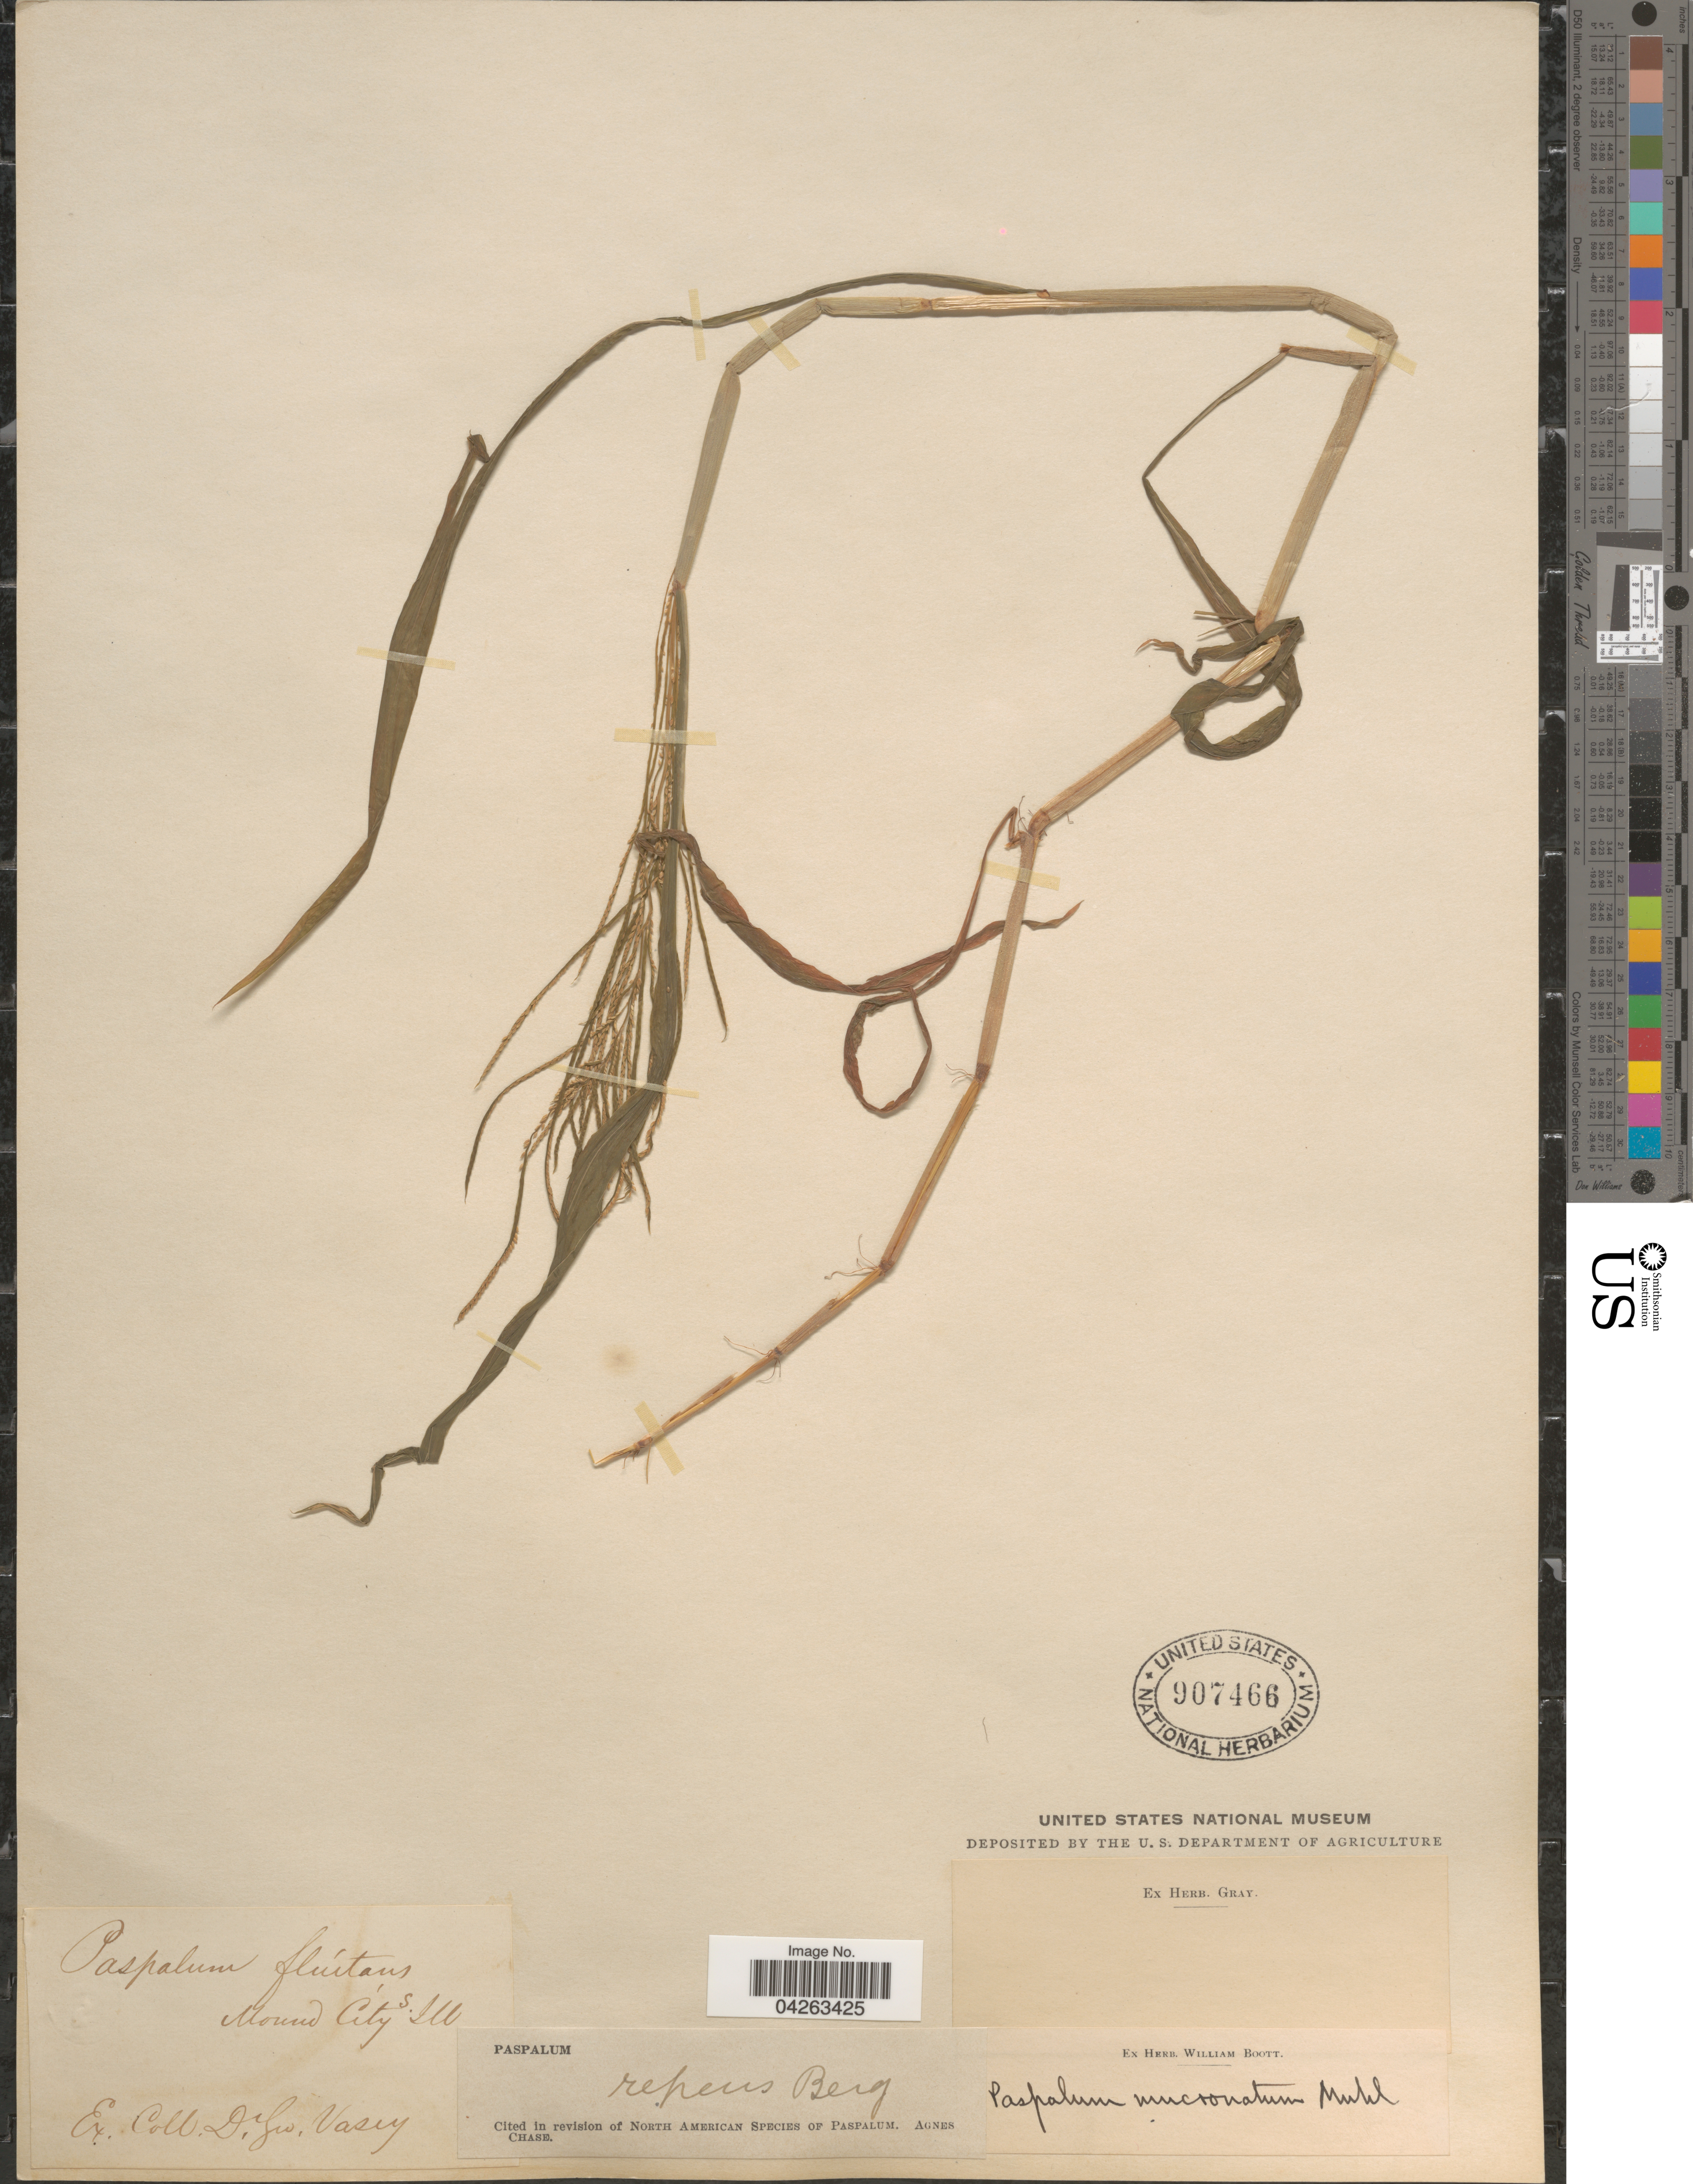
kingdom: Plantae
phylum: Tracheophyta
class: Liliopsida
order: Poales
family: Poaceae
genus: Paspalum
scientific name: Paspalum repens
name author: P.J. Bergius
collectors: G. R. Vasey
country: United States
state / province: Illinois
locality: Mound City.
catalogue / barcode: US 907466